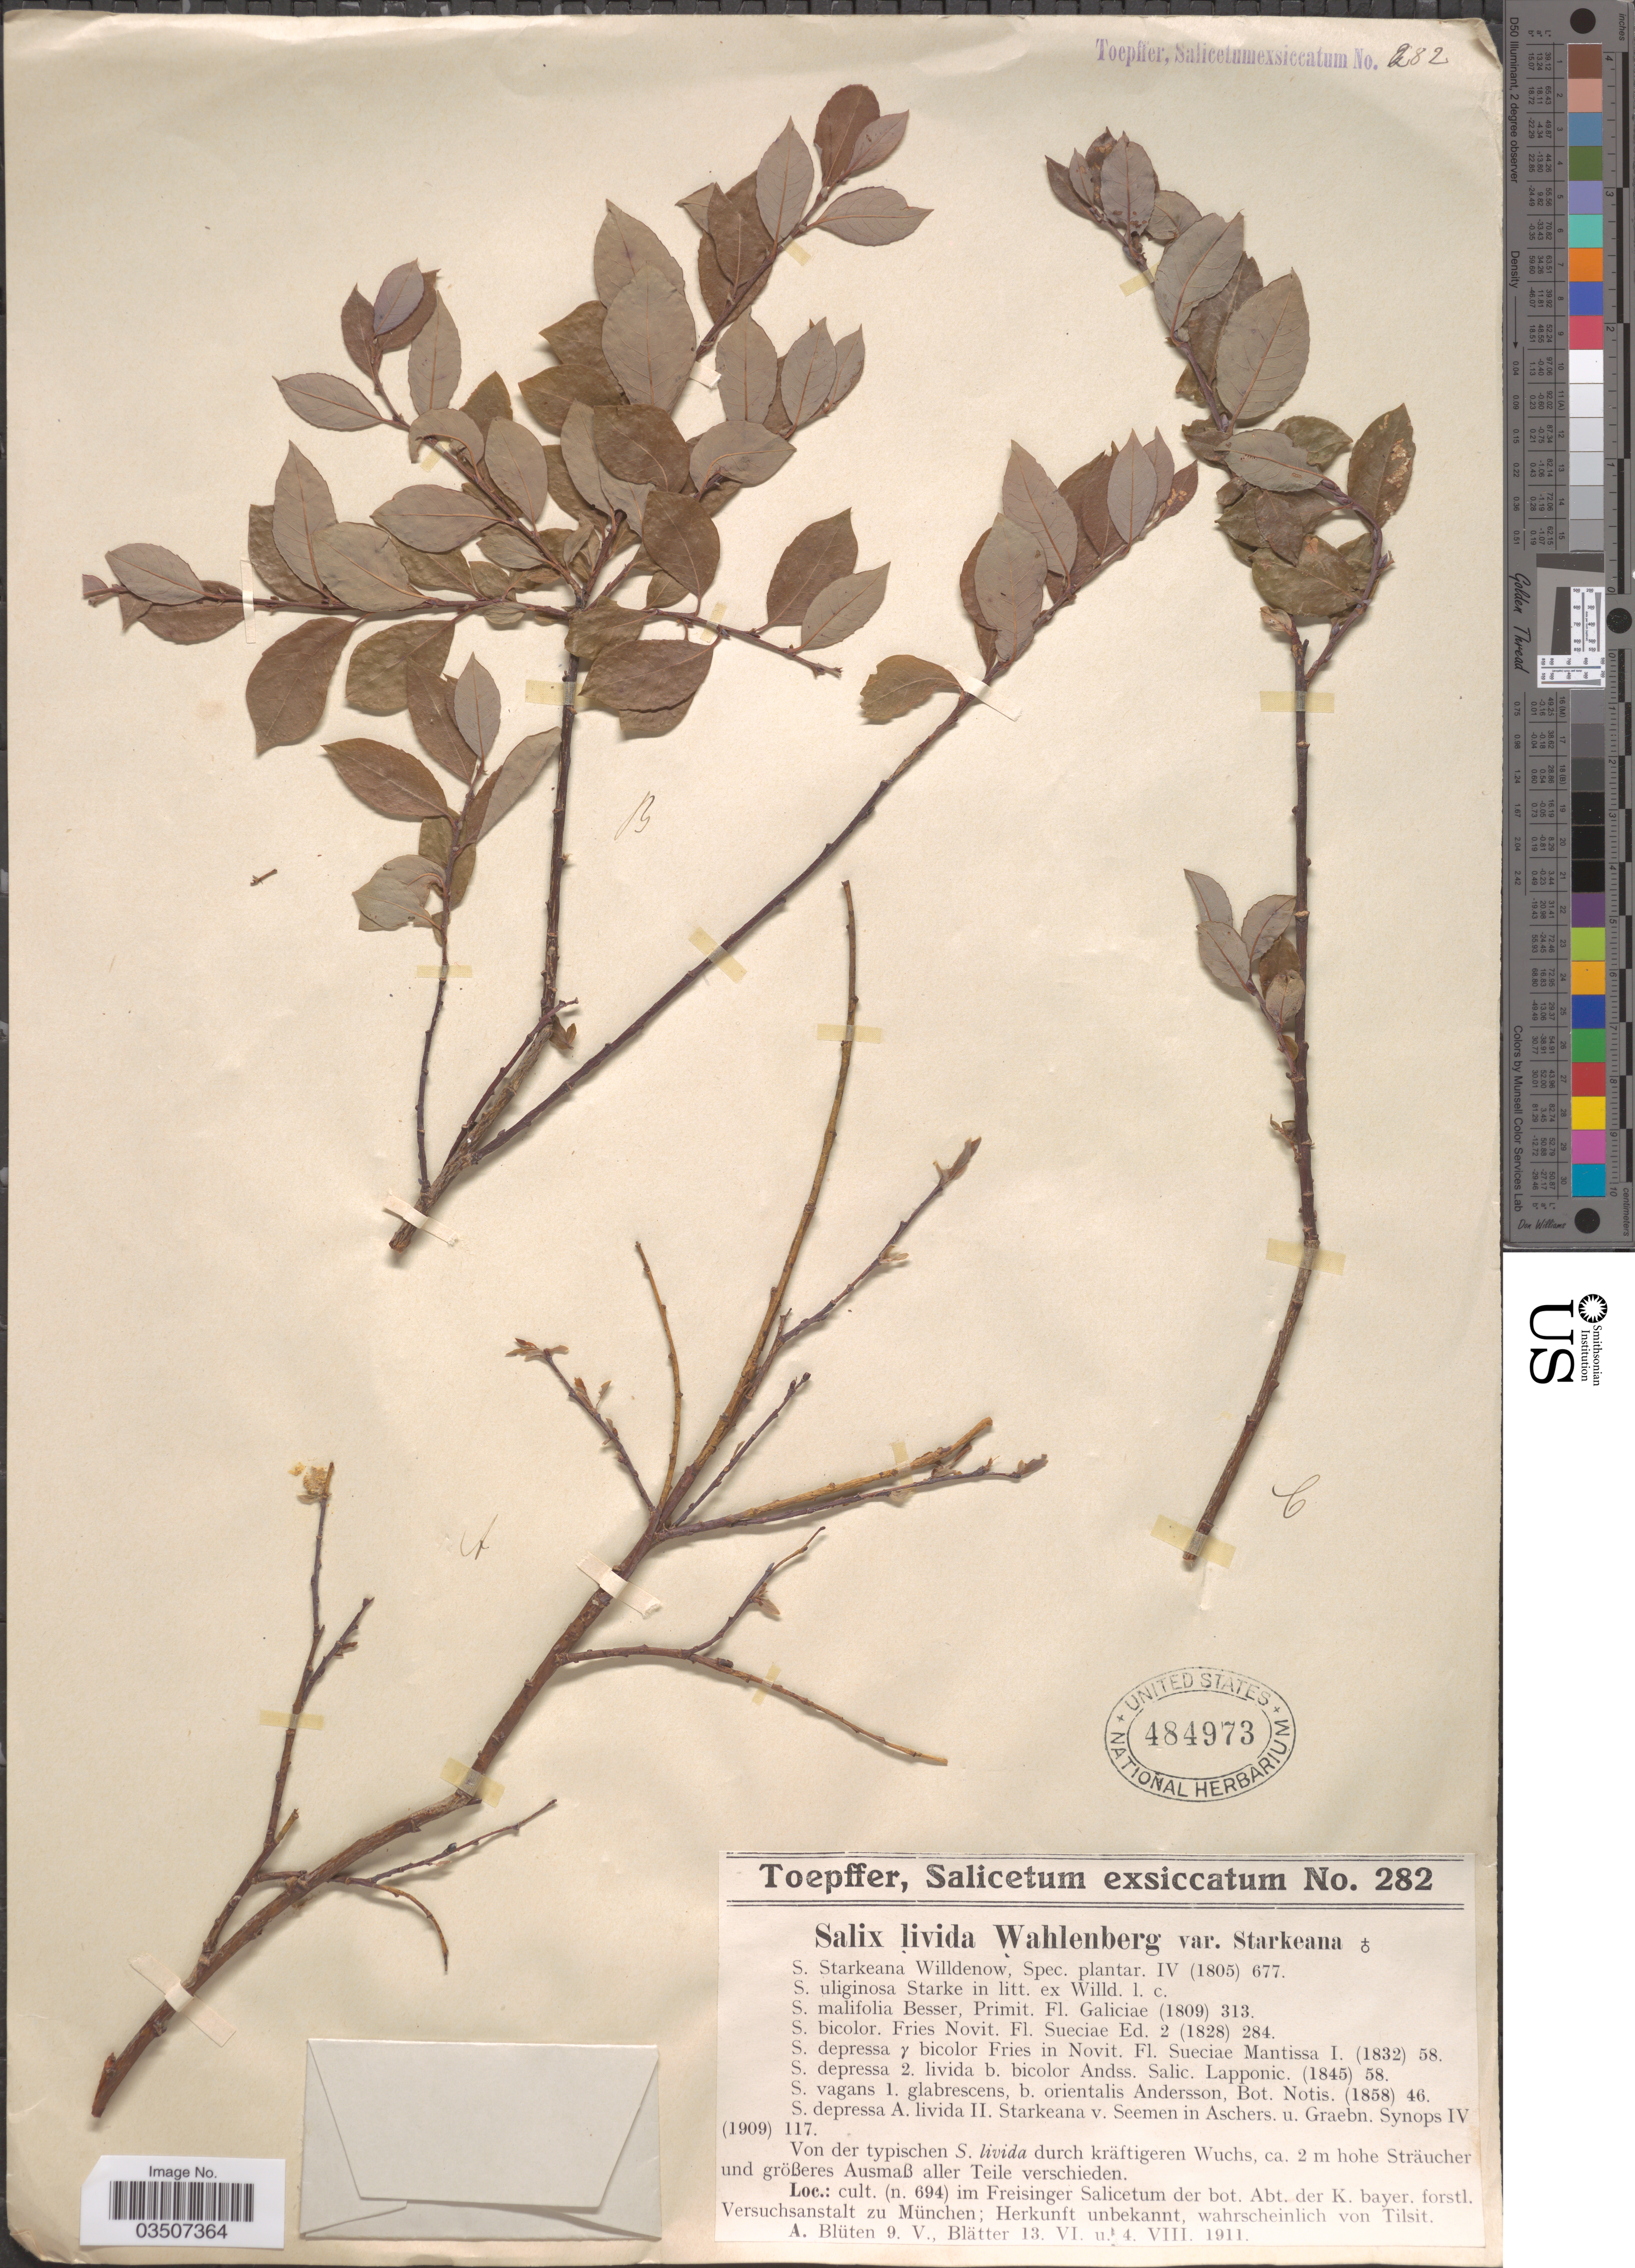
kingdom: Plantae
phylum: Tracheophyta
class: Magnoliopsida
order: Malpighiales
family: Salicaceae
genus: Salix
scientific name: Salix starkeana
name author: Willd.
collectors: A. Toepffer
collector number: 282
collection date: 1911-05-09/1911-08-04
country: Germany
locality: Im Freisinger Salicetum der bot. Abt. der K. bayer. forstl. Versuchsanstalt zu München; Herkunft unbekannt, wahrscheinlich von Tilsit.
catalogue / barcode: US 484973